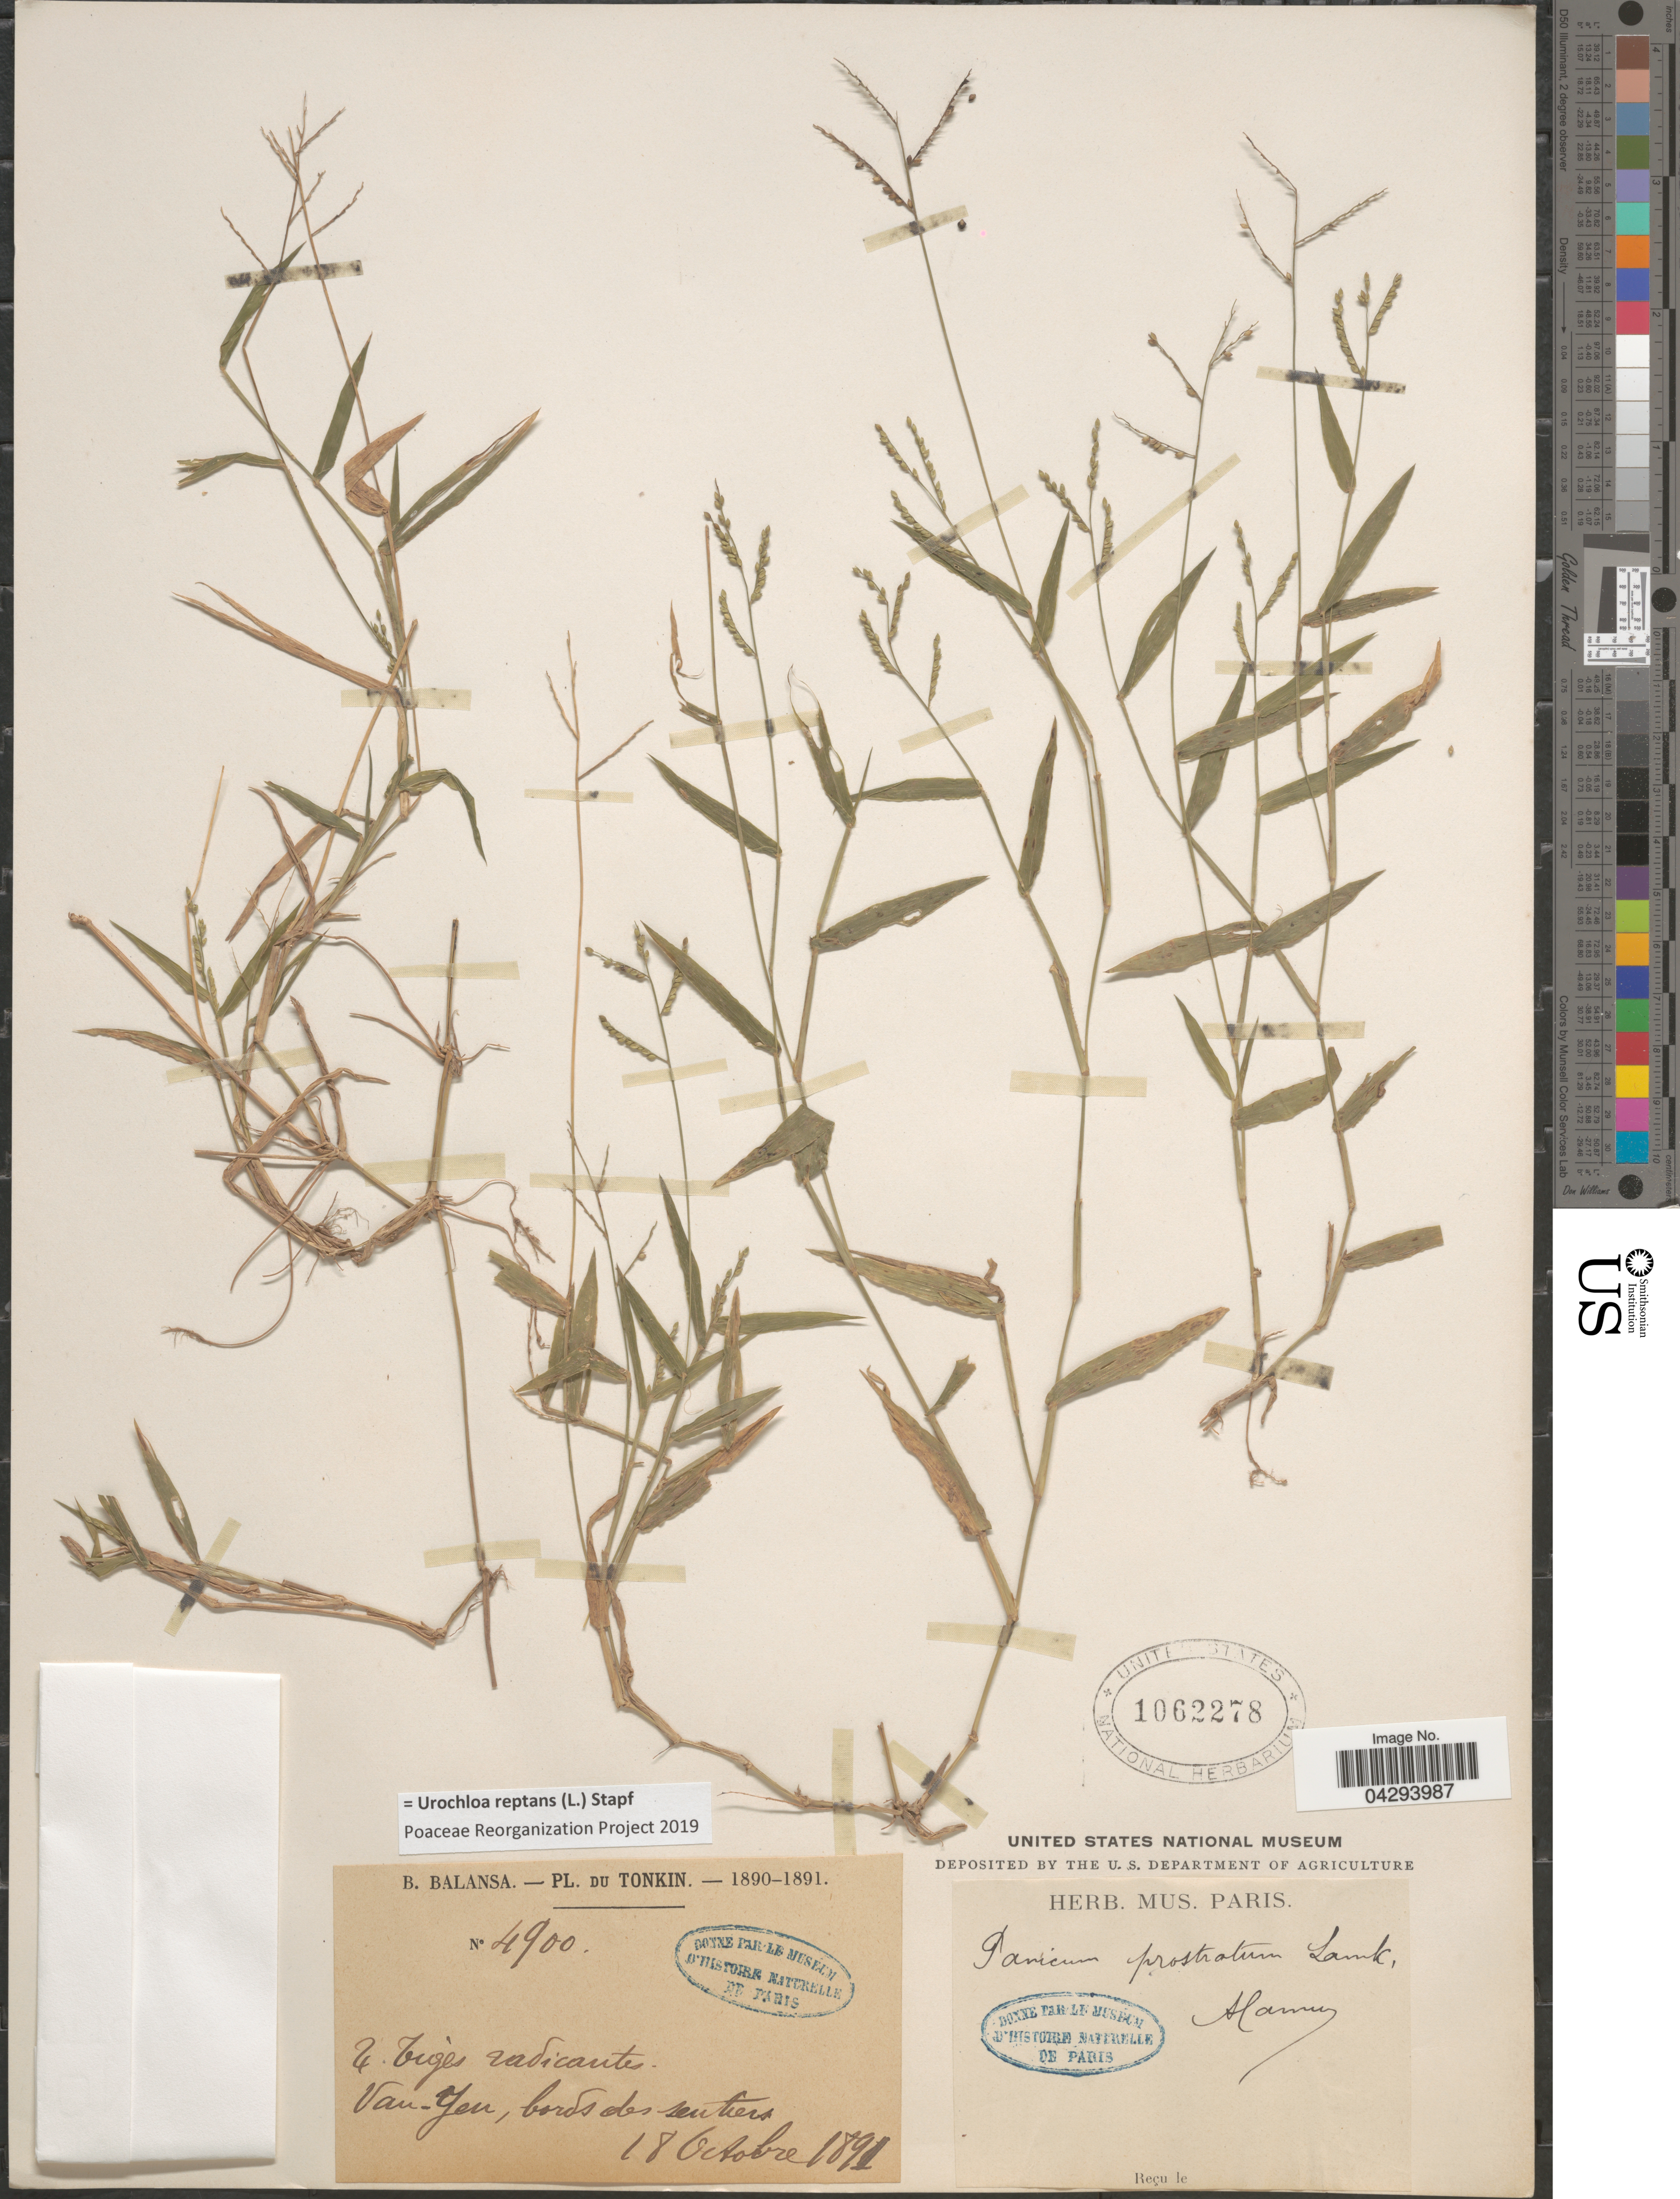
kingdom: Plantae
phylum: Tracheophyta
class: Liliopsida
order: Poales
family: Poaceae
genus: Urochloa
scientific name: Urochloa reptans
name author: (L.) Stapf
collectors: B. Balansa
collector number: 4900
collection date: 1891-10-18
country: Vietnam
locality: Tonkin. Van-Yen, bords de senters.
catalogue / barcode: US 1062278